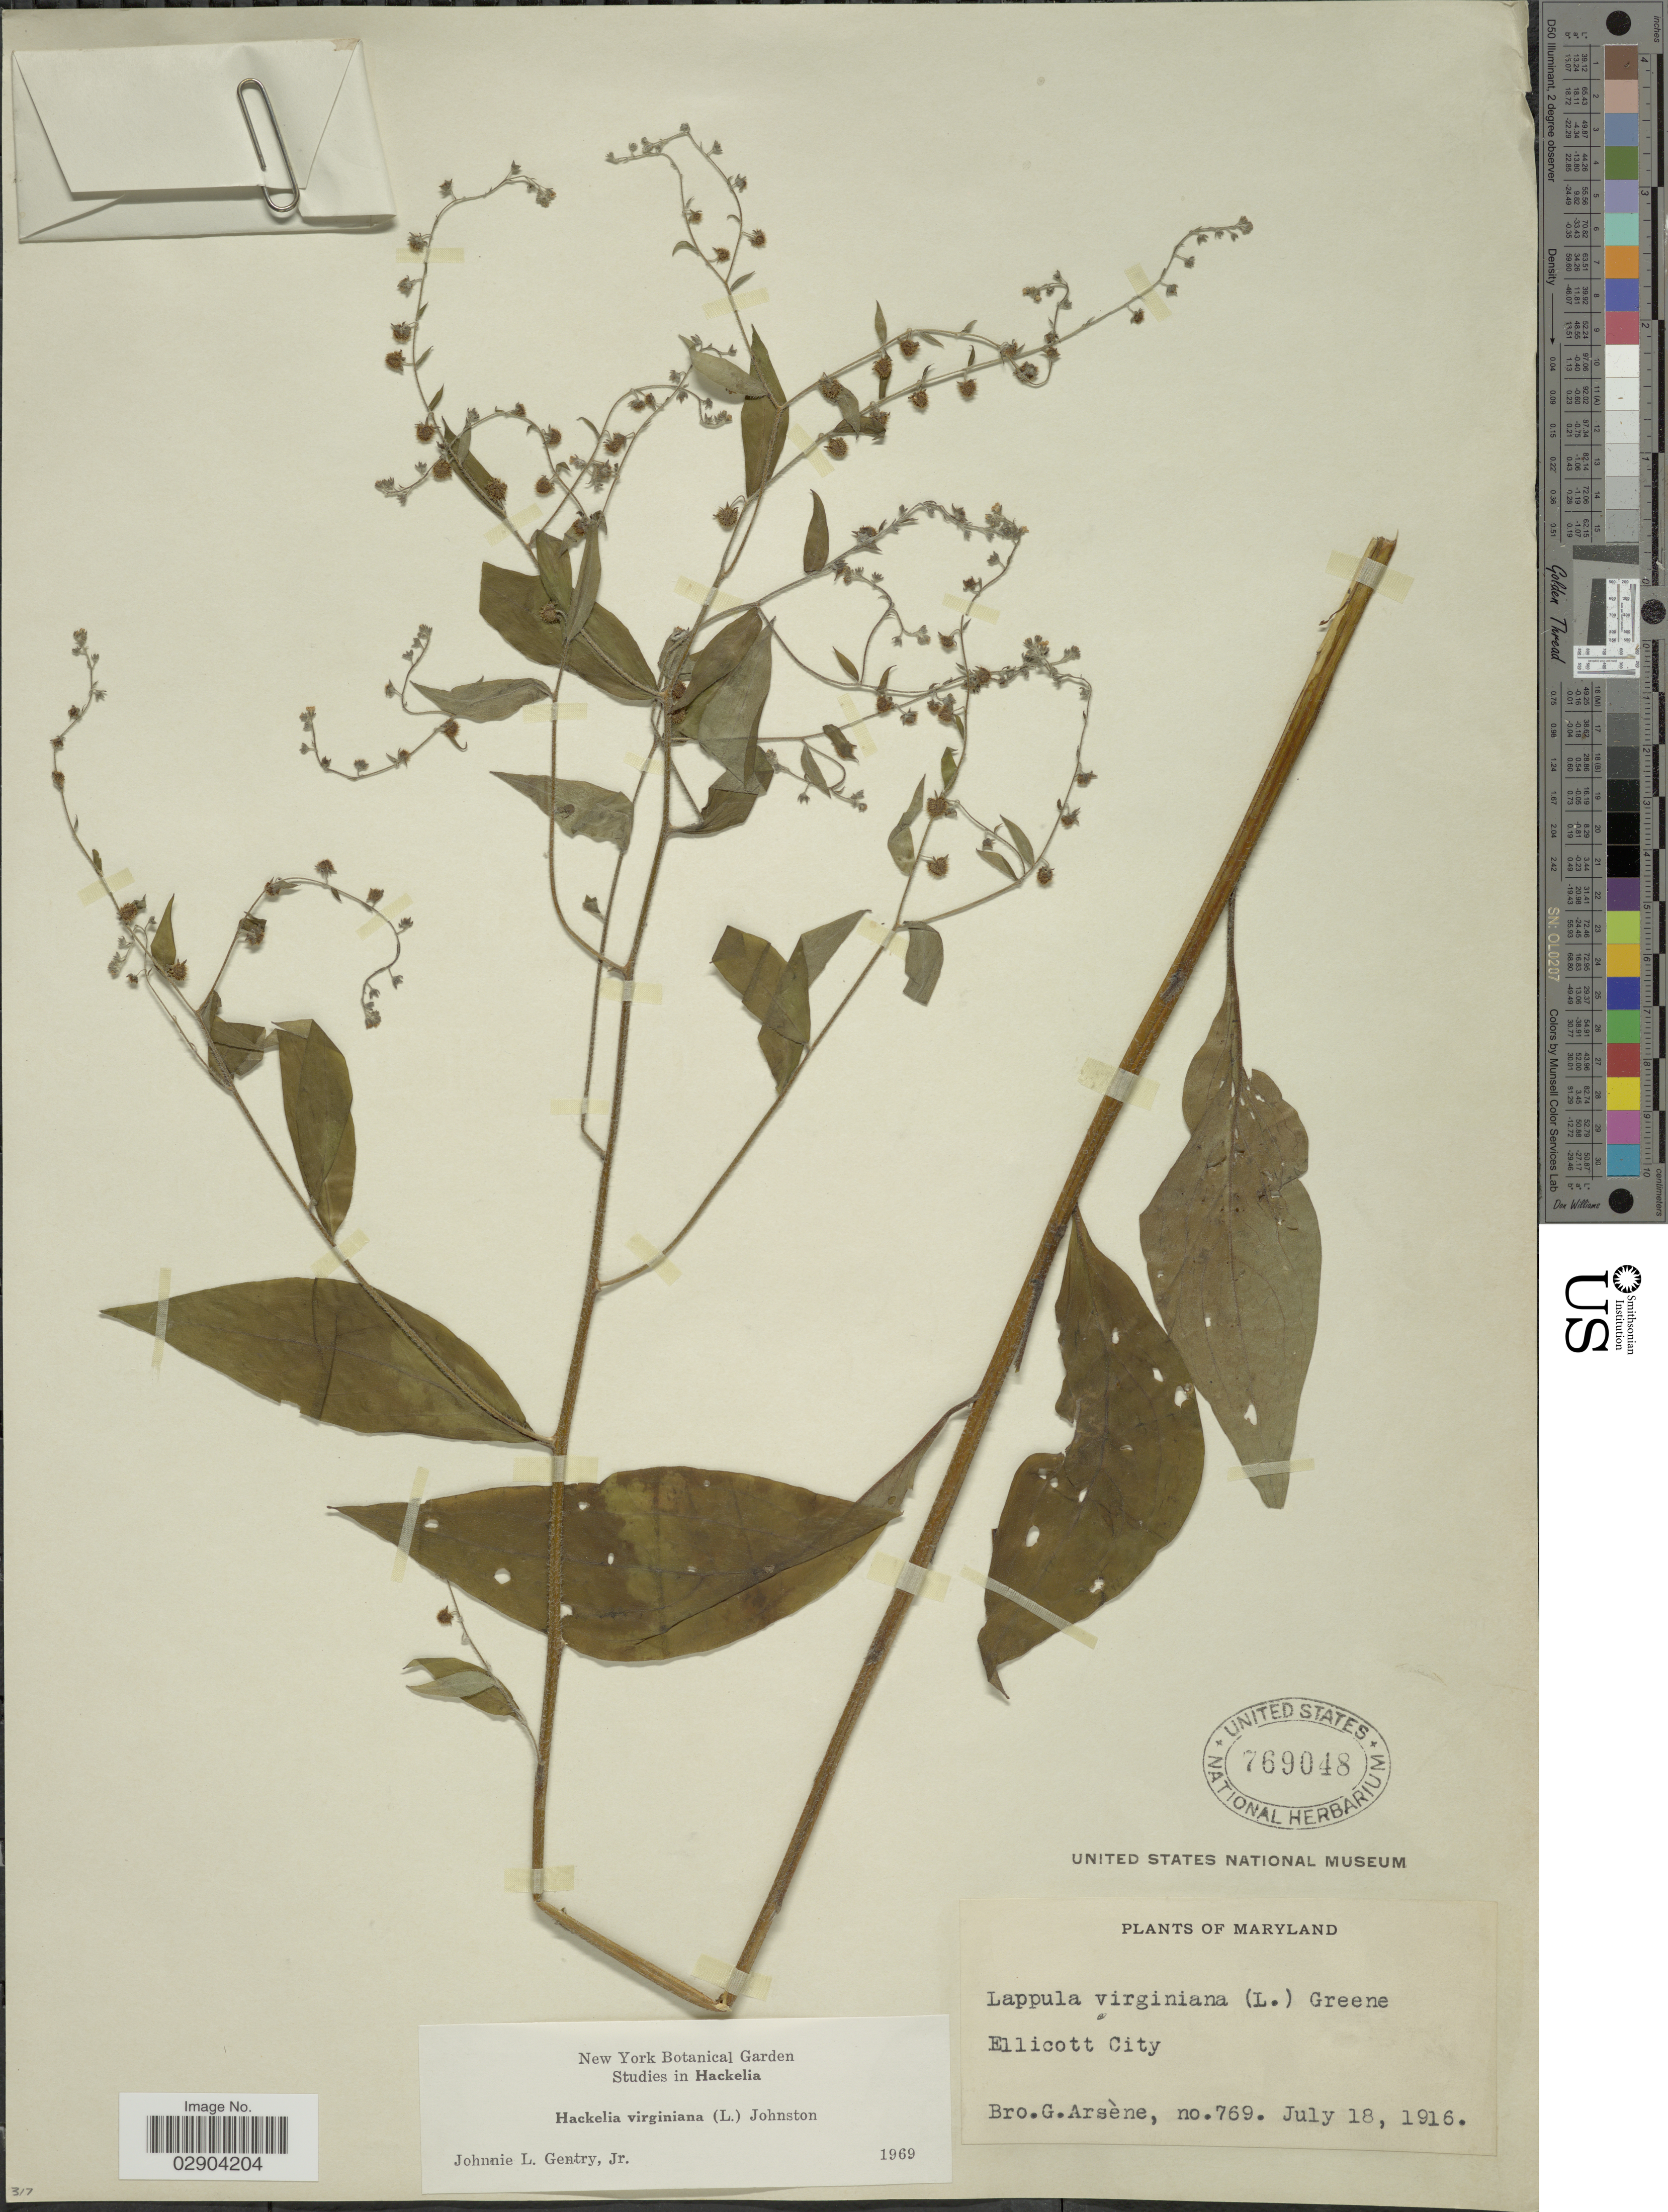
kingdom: Plantae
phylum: Tracheophyta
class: Magnoliopsida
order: Boraginales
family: Boraginaceae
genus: Hackelia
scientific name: Hackelia virginiana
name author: (L.) I.M. Johnst.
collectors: Bro. G. Arsène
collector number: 769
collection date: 1916-07-18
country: United States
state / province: Maryland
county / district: Howard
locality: Ellicott City.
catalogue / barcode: US 769048